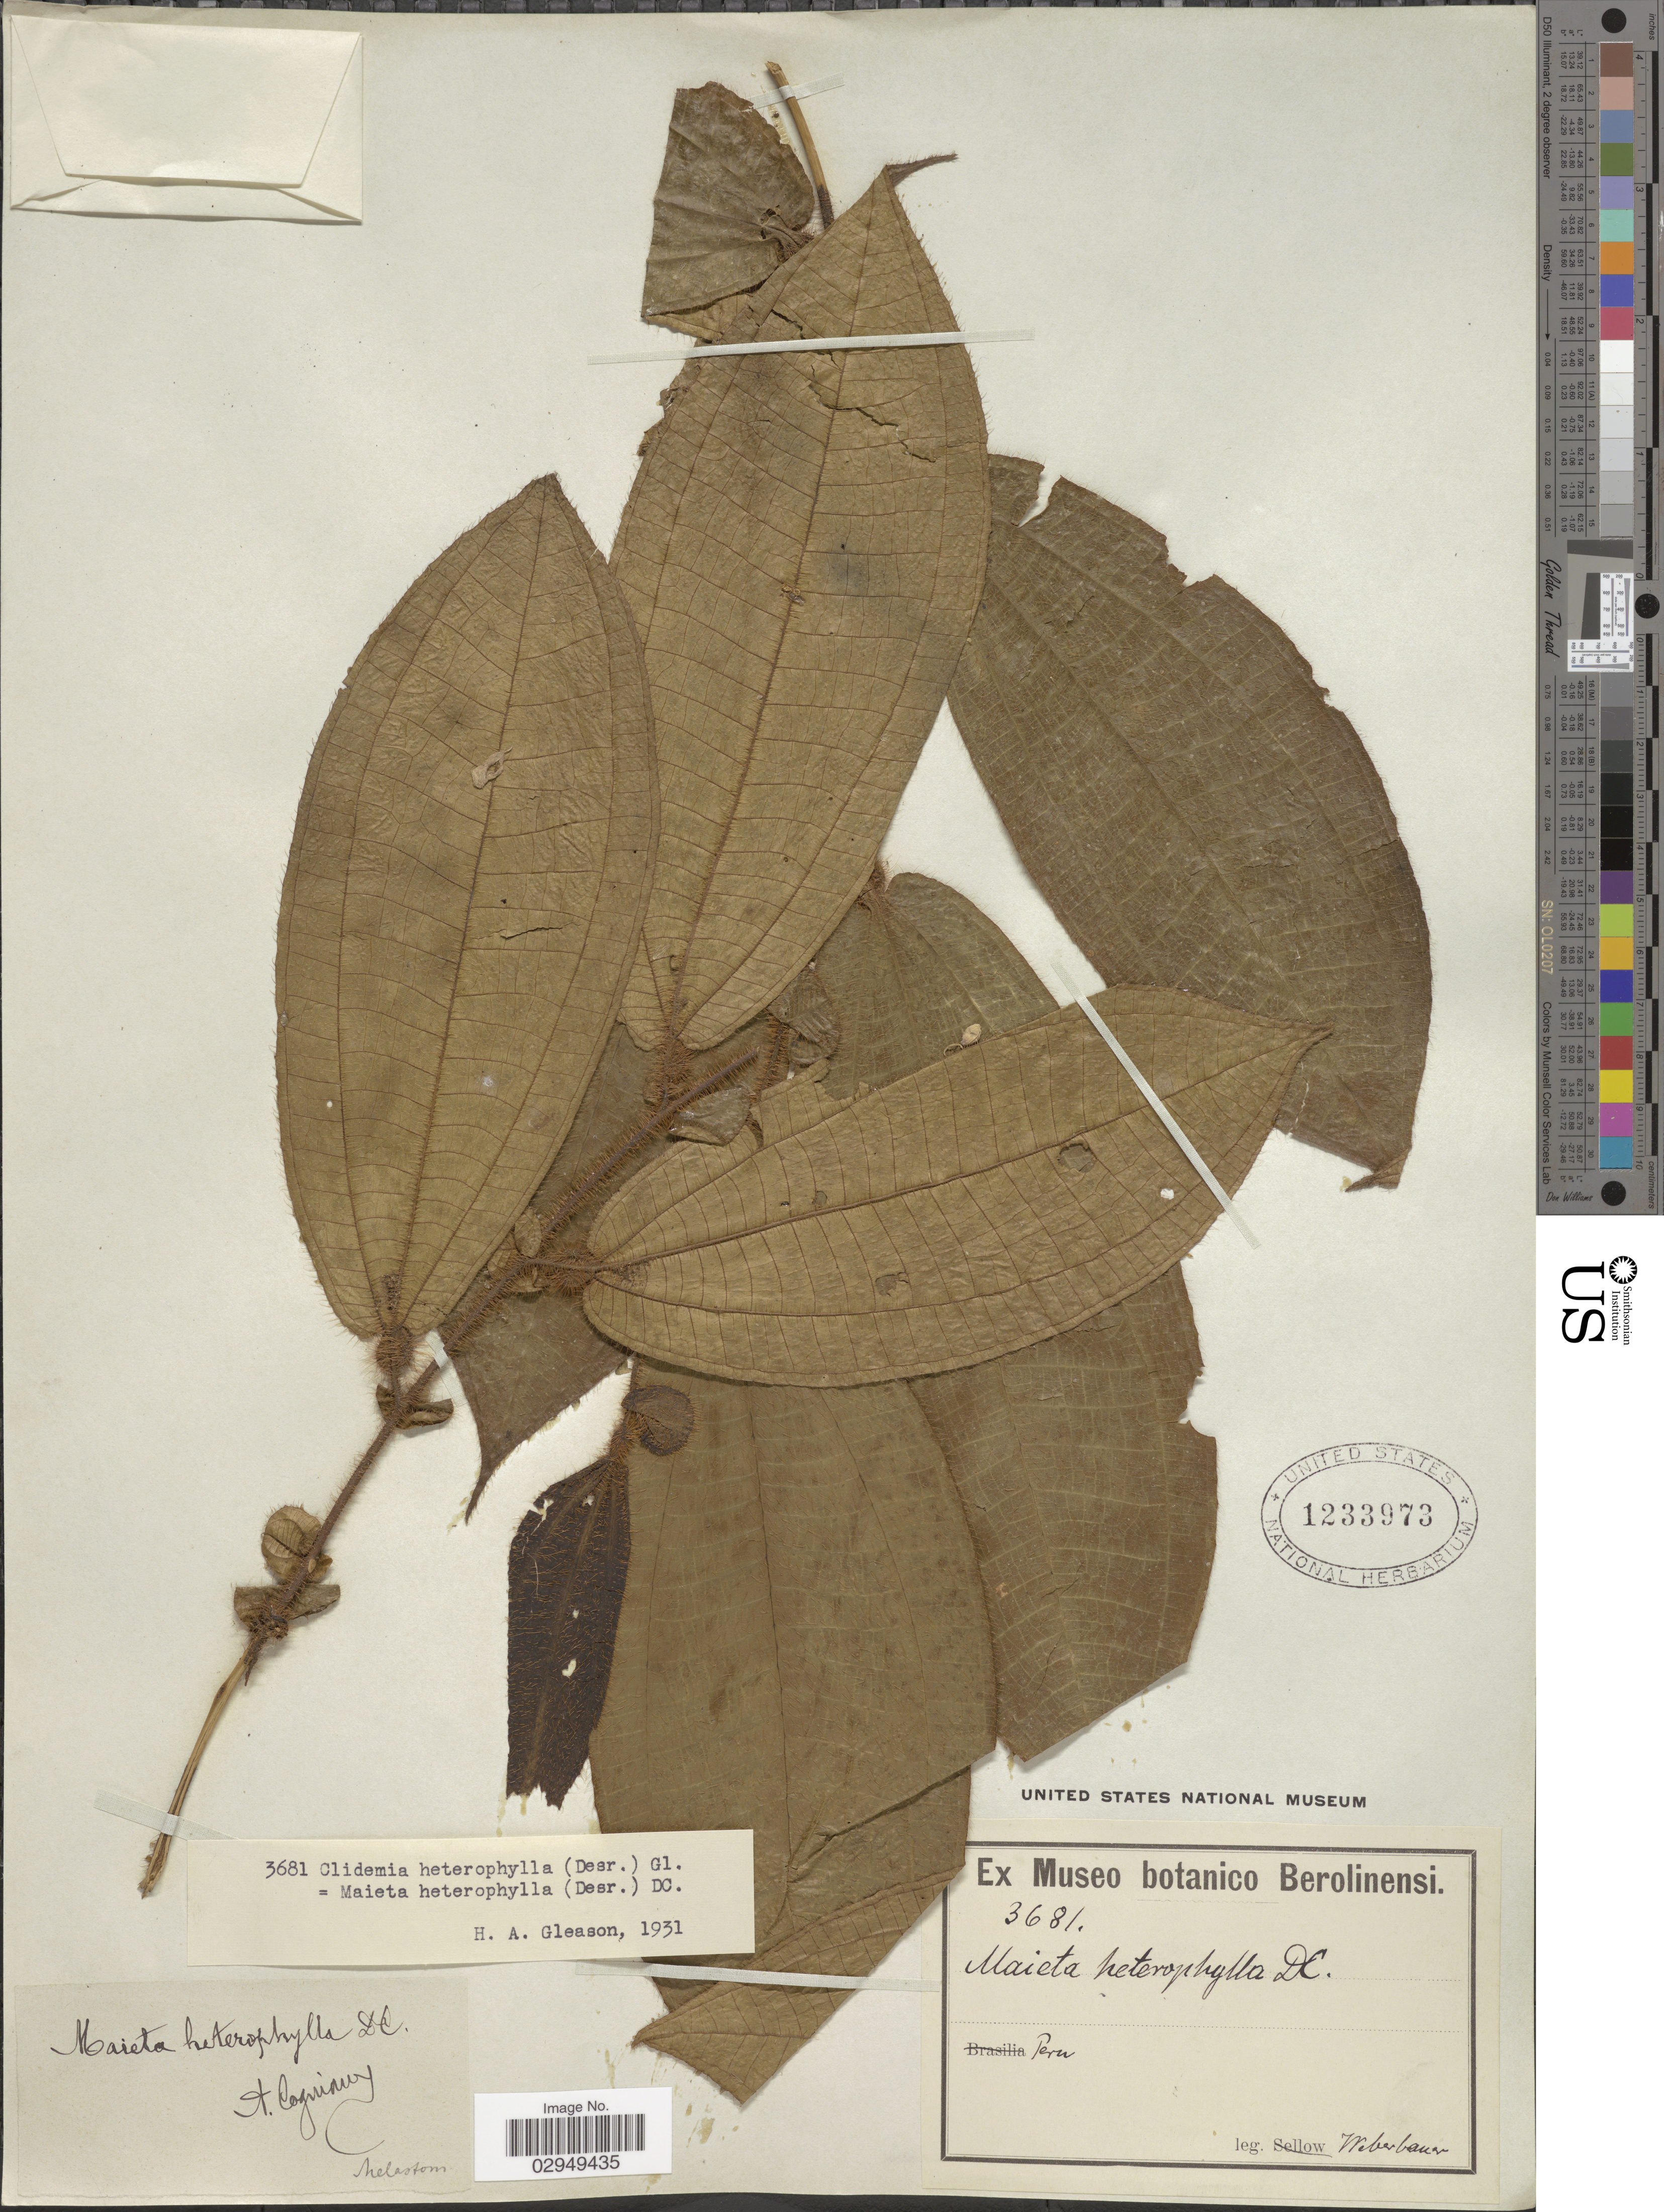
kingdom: Plantae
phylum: Tracheophyta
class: Magnoliopsida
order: Myrtales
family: Melastomataceae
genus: Clidemia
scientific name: Clidemia heterophylla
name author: Steud.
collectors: Weberbauer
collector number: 3681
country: Peru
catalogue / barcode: US 1233973